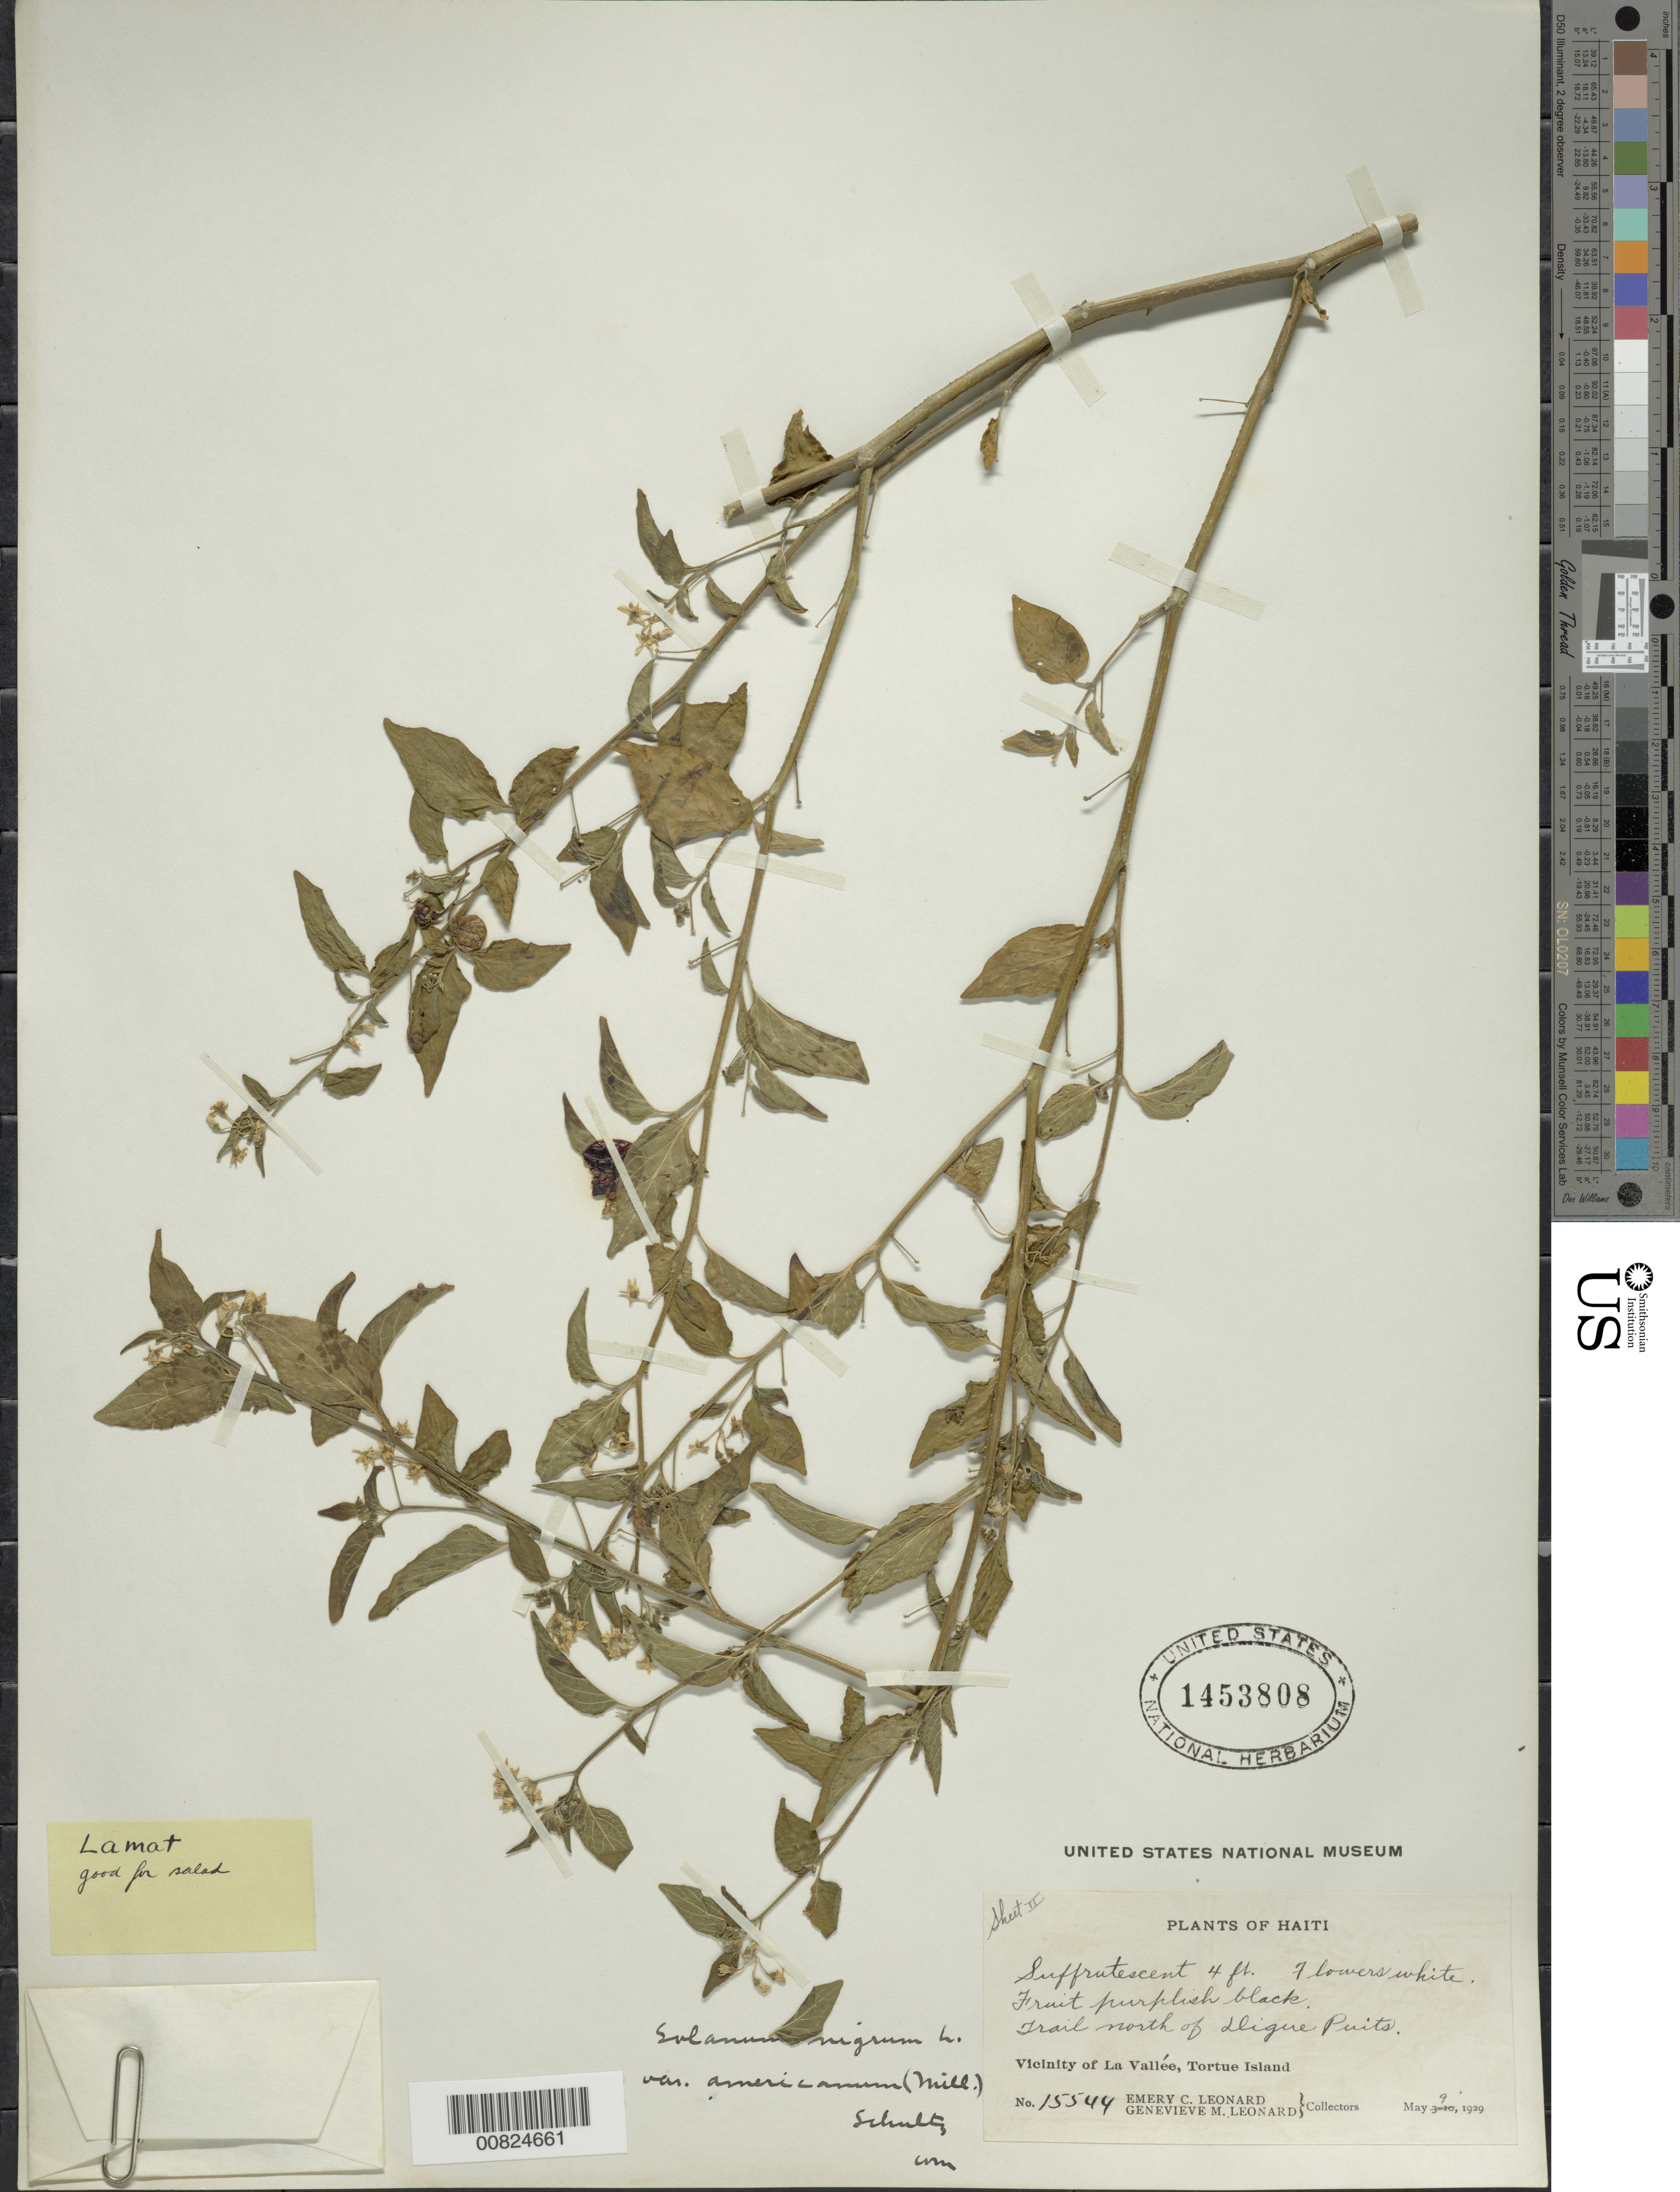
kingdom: Plantae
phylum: Tracheophyta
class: Magnoliopsida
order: Solanales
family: Solanaceae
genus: Solanum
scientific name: Solanum nigrum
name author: L.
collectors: E. C. Leonard & G. M. Leonard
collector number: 15544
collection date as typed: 09 May 1929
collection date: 1929-05-09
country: Haiti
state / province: Nord-Ouest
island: Île de la Tortue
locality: Vicinity of La Vallée, trail N of Lligue Puits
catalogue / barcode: US 1453808